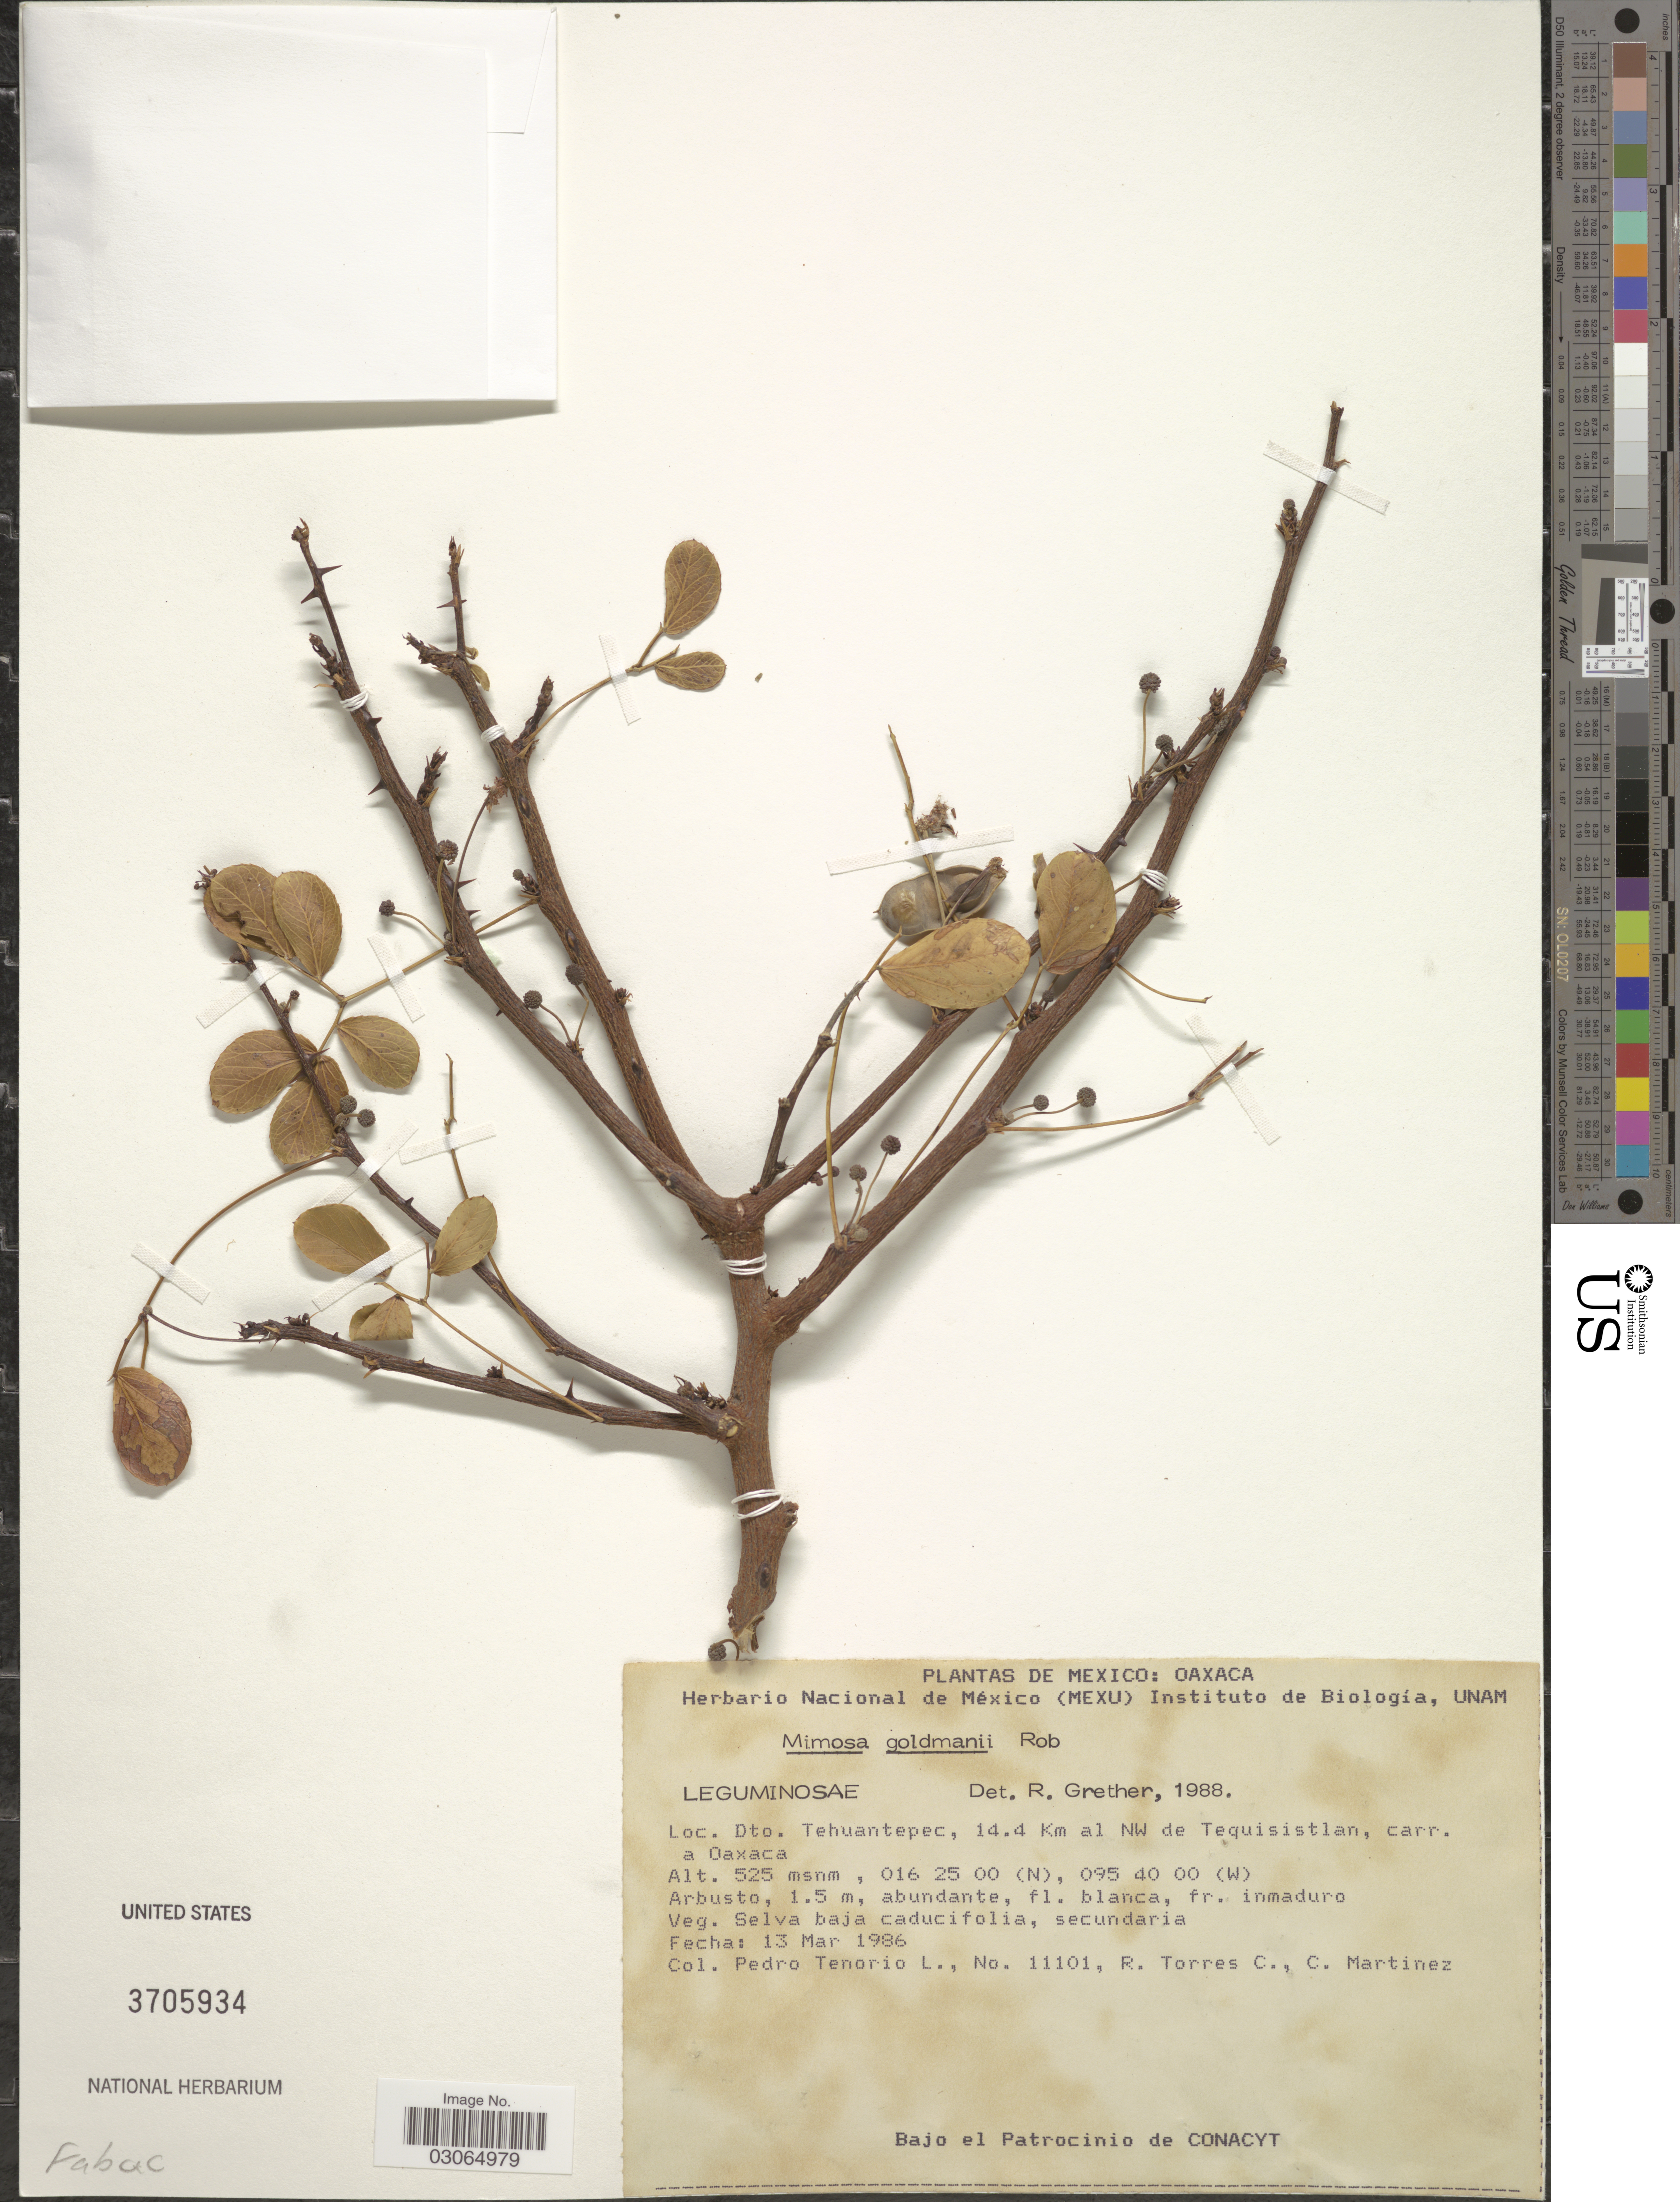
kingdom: Plantae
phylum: Tracheophyta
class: Magnoliopsida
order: Fabales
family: Fabaceae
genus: Mimosa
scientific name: Mimosa goldmanii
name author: B.L. Rob.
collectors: P. Tenorio L., R. Torres C. & C. Martínez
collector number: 11101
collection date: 1986-03-13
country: Mexico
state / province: Oaxaca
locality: Dto. Tehuantepec, 14.4 Km al NW de Tequisistlan, carr. a Oaxaca.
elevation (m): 525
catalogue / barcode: US 3705934